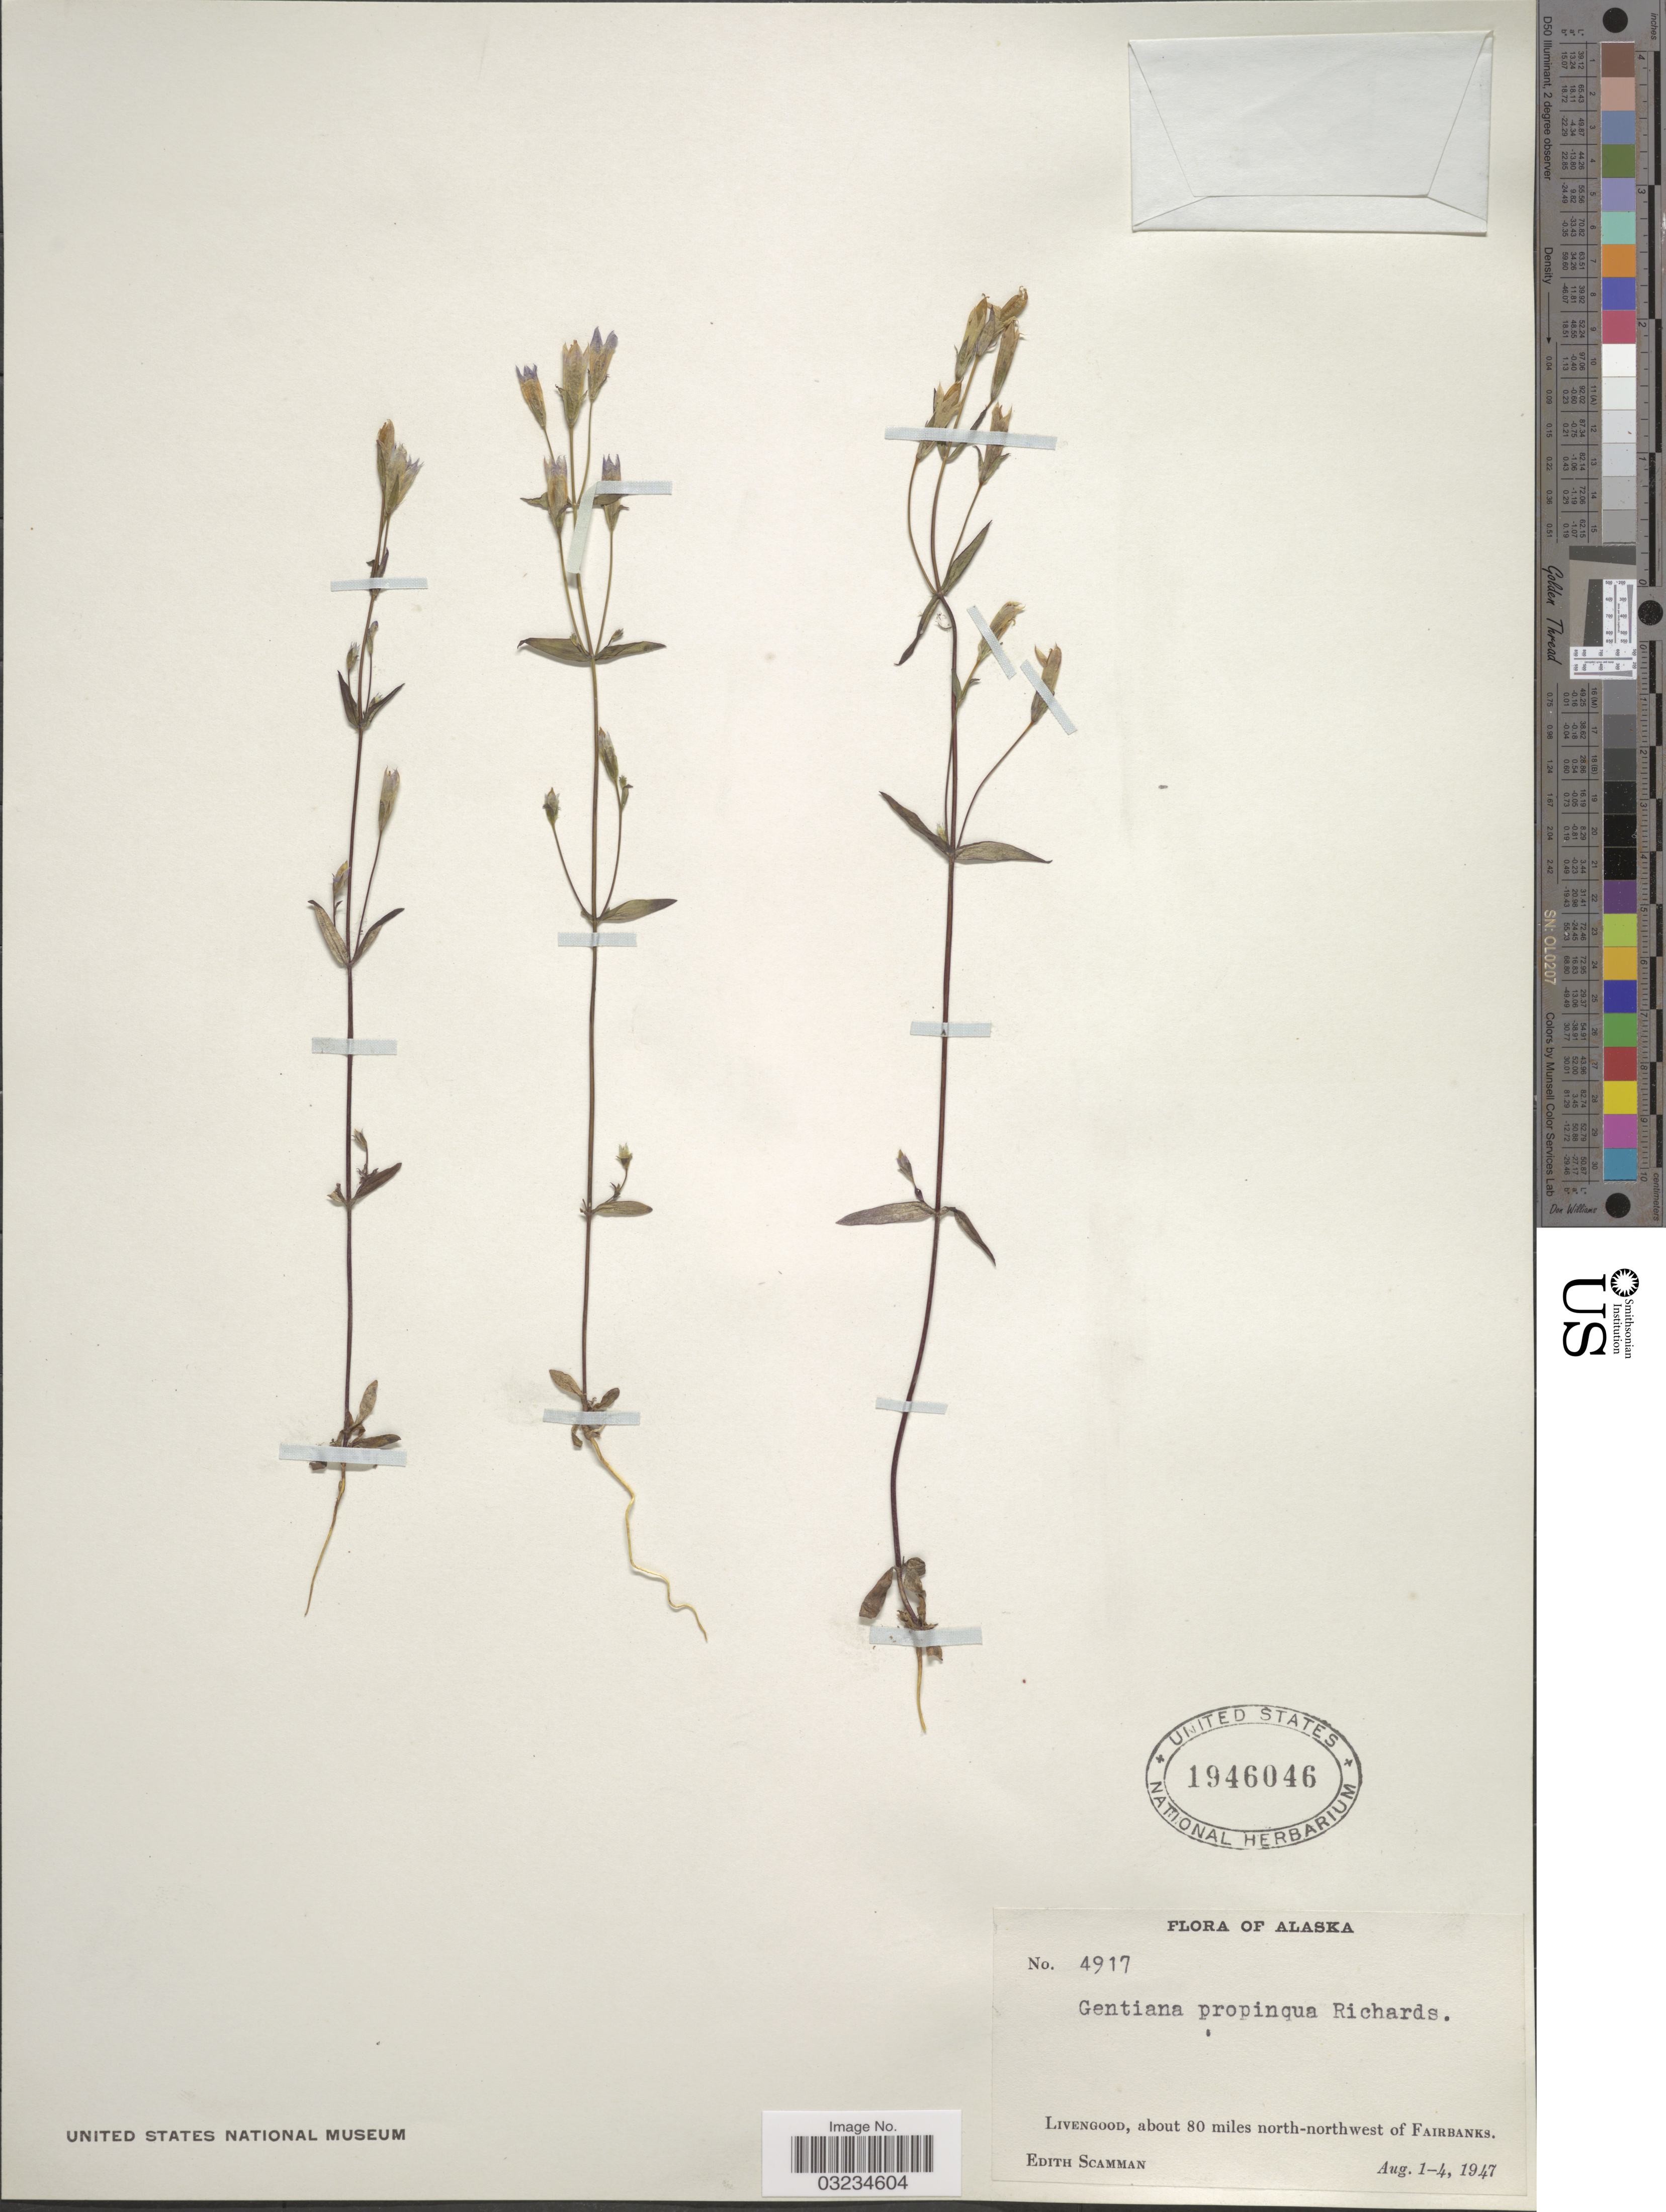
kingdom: Plantae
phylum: Tracheophyta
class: Magnoliopsida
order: Gentianales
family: Gentianaceae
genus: Gentiana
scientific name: Gentiana propinqua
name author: Richards.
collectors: E. Scamman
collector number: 4917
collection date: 1947-08-01/1947-08-04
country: United States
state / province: Alaska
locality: Livengood, about 80 miles north-northwest of Fairbanks.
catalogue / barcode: US 1946046